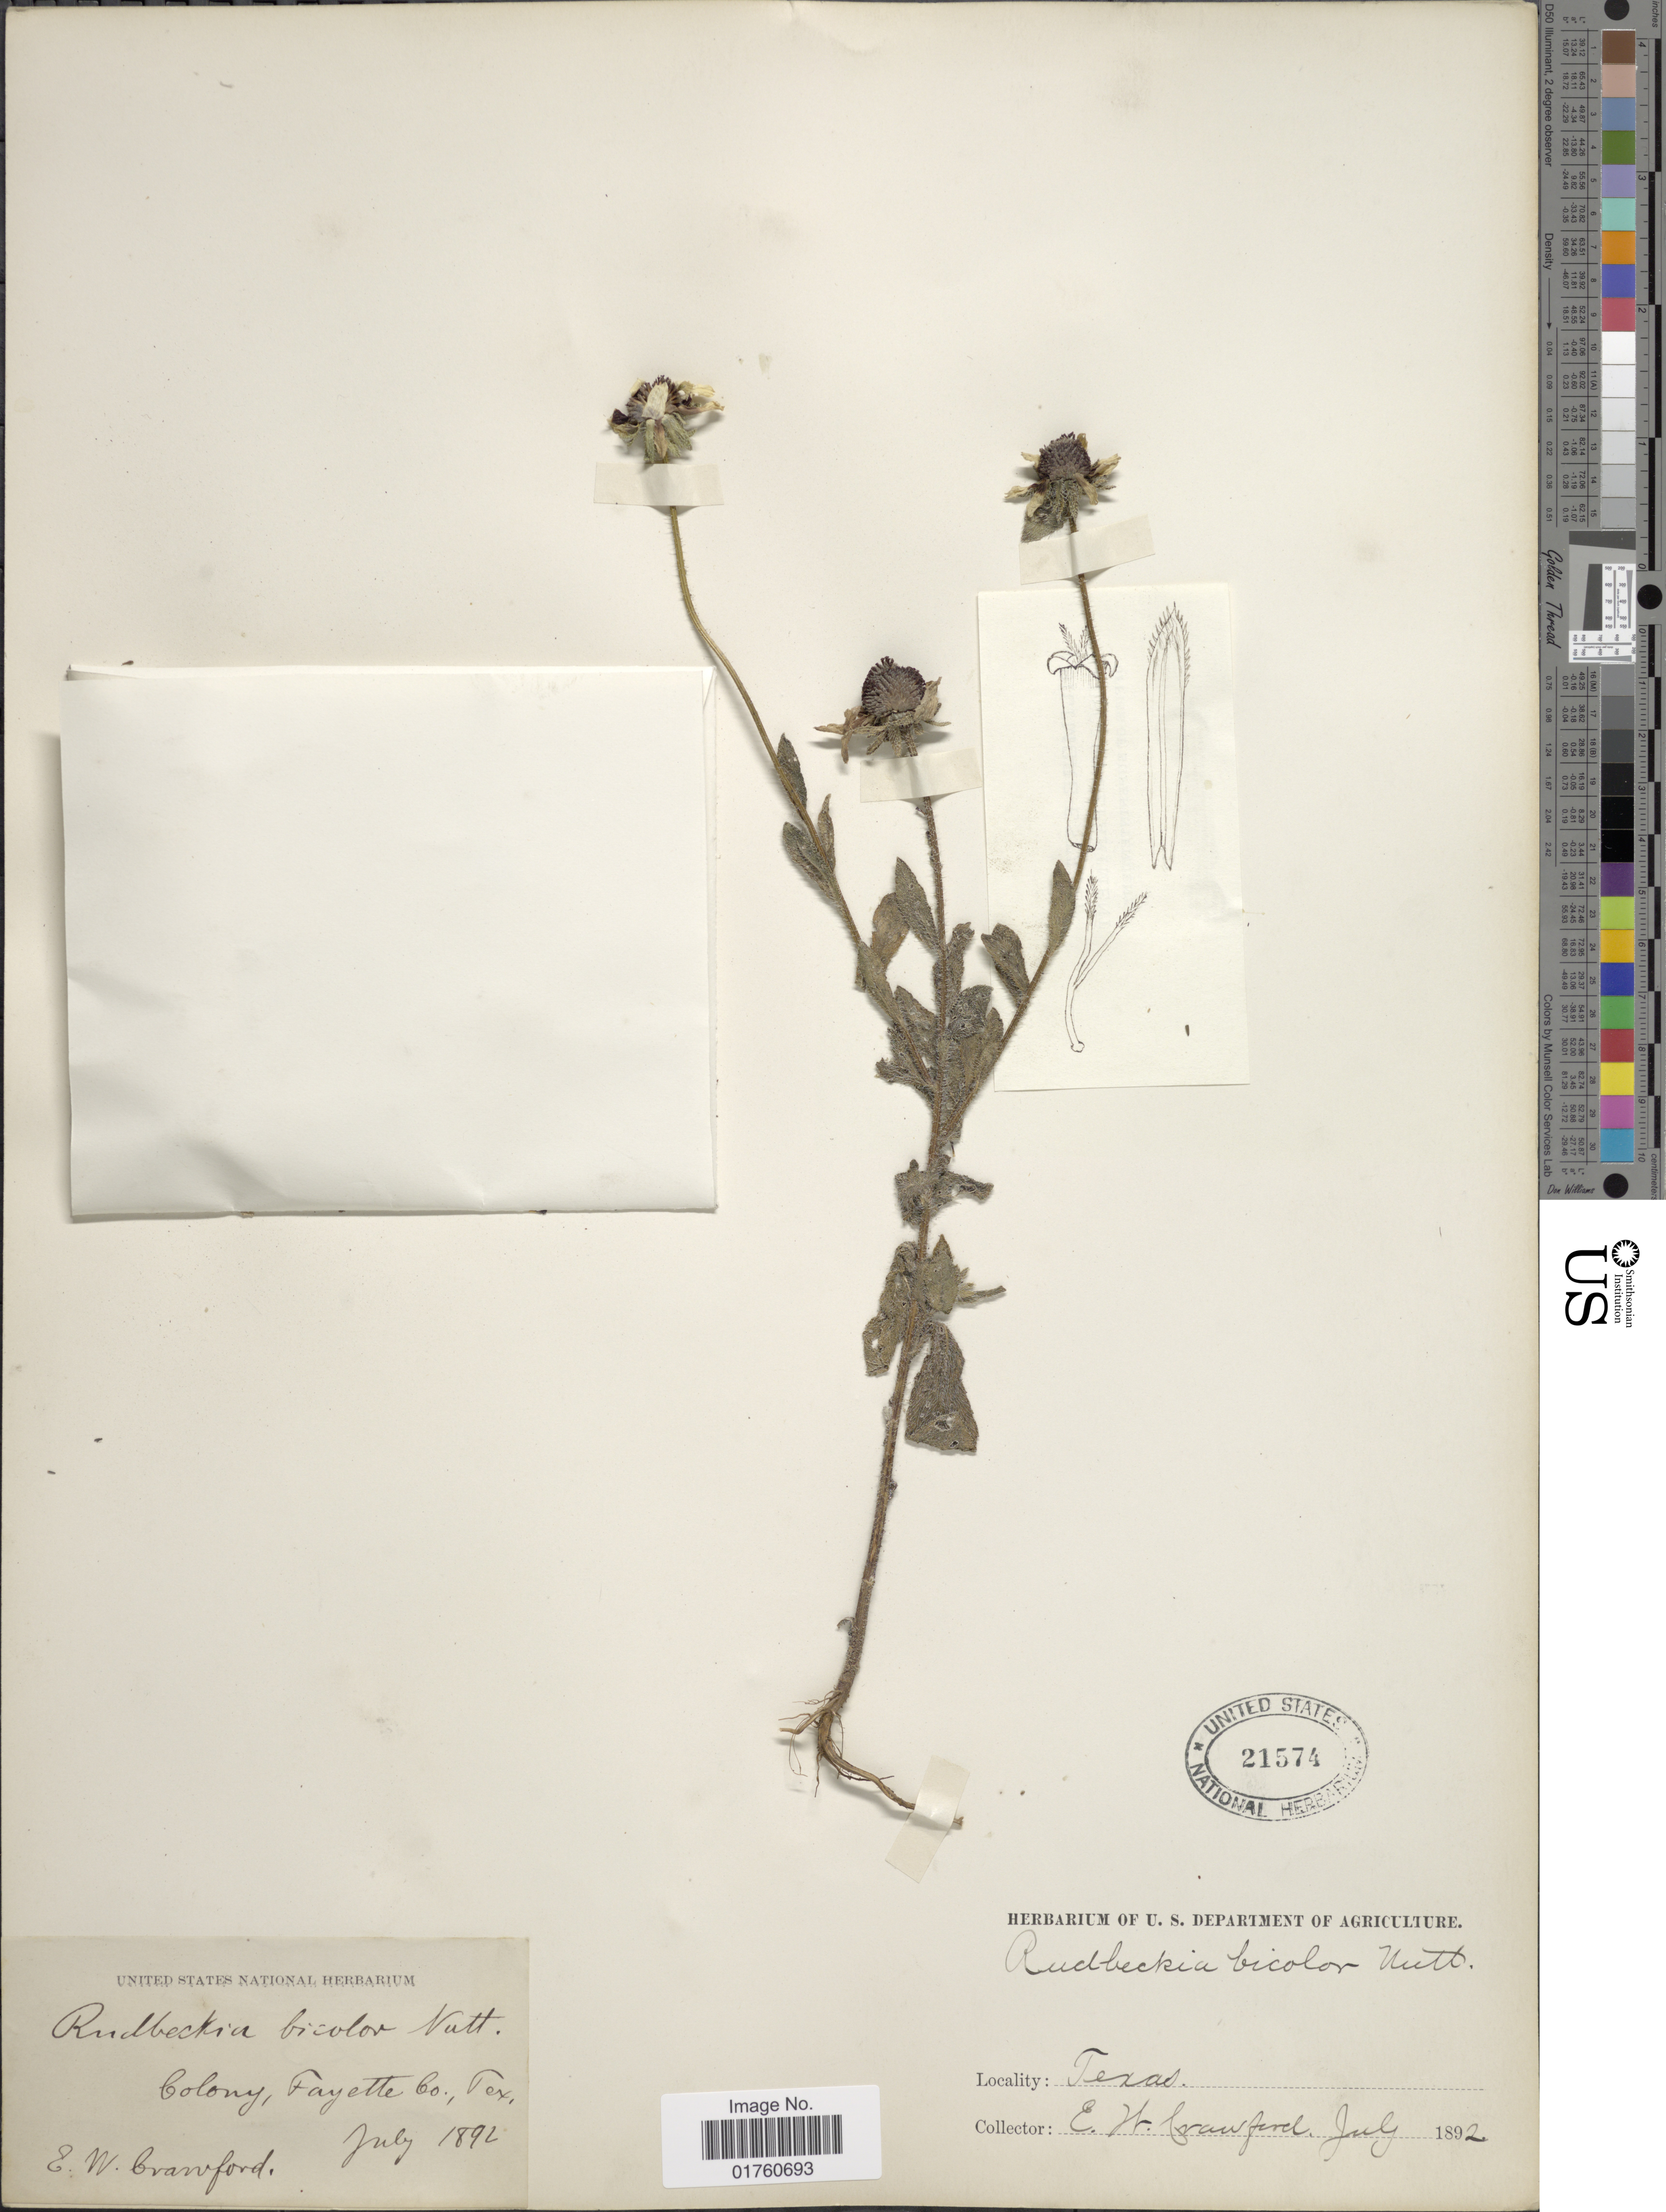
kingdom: Plantae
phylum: Tracheophyta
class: Magnoliopsida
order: Asterales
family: Asteraceae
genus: Rudbeckia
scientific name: Rudbeckia bicolor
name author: Nutt.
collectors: E. Crawford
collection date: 1892-07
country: United States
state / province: Texas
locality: Colony, Fayette Co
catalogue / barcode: US 21574